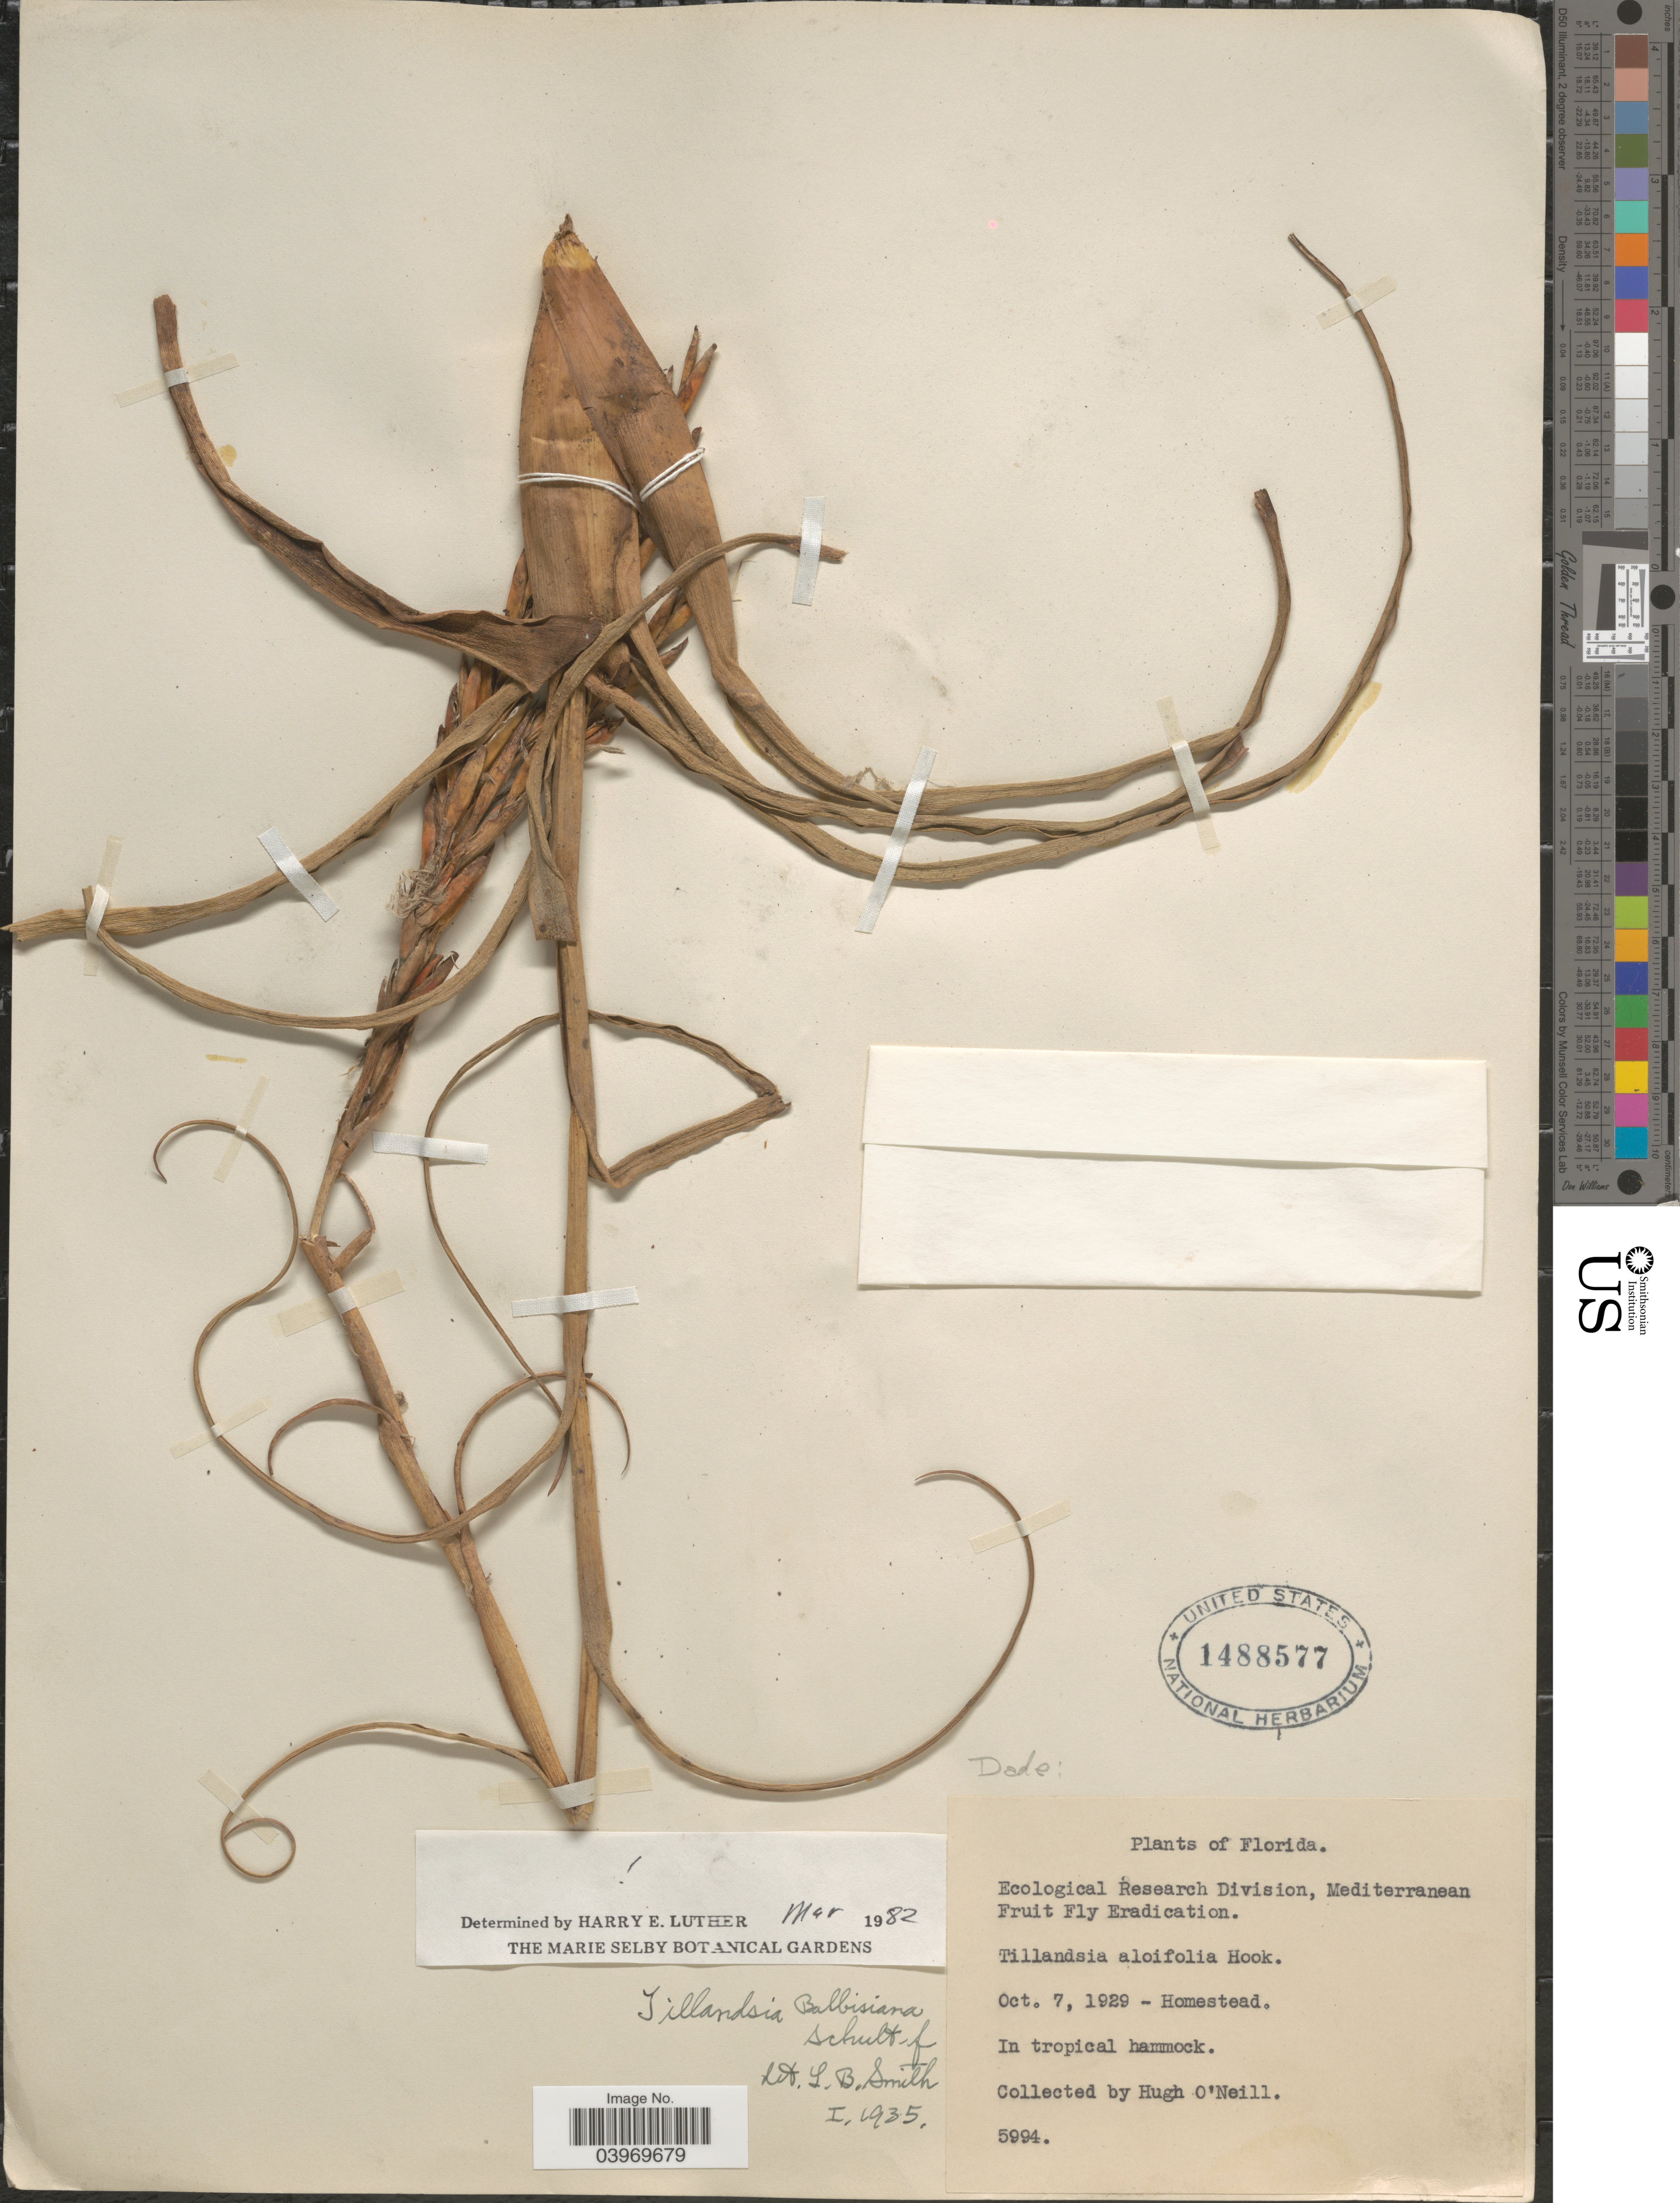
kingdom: Plantae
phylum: Tracheophyta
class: Liliopsida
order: Poales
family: Bromeliaceae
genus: Tillandsia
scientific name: Tillandsia balbisiana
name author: Schult. f.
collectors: H. O'Neill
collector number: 5994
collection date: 1929-10-07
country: United States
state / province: Florida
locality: Homestead. In tropical hammock. Dade.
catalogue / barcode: US 1488577